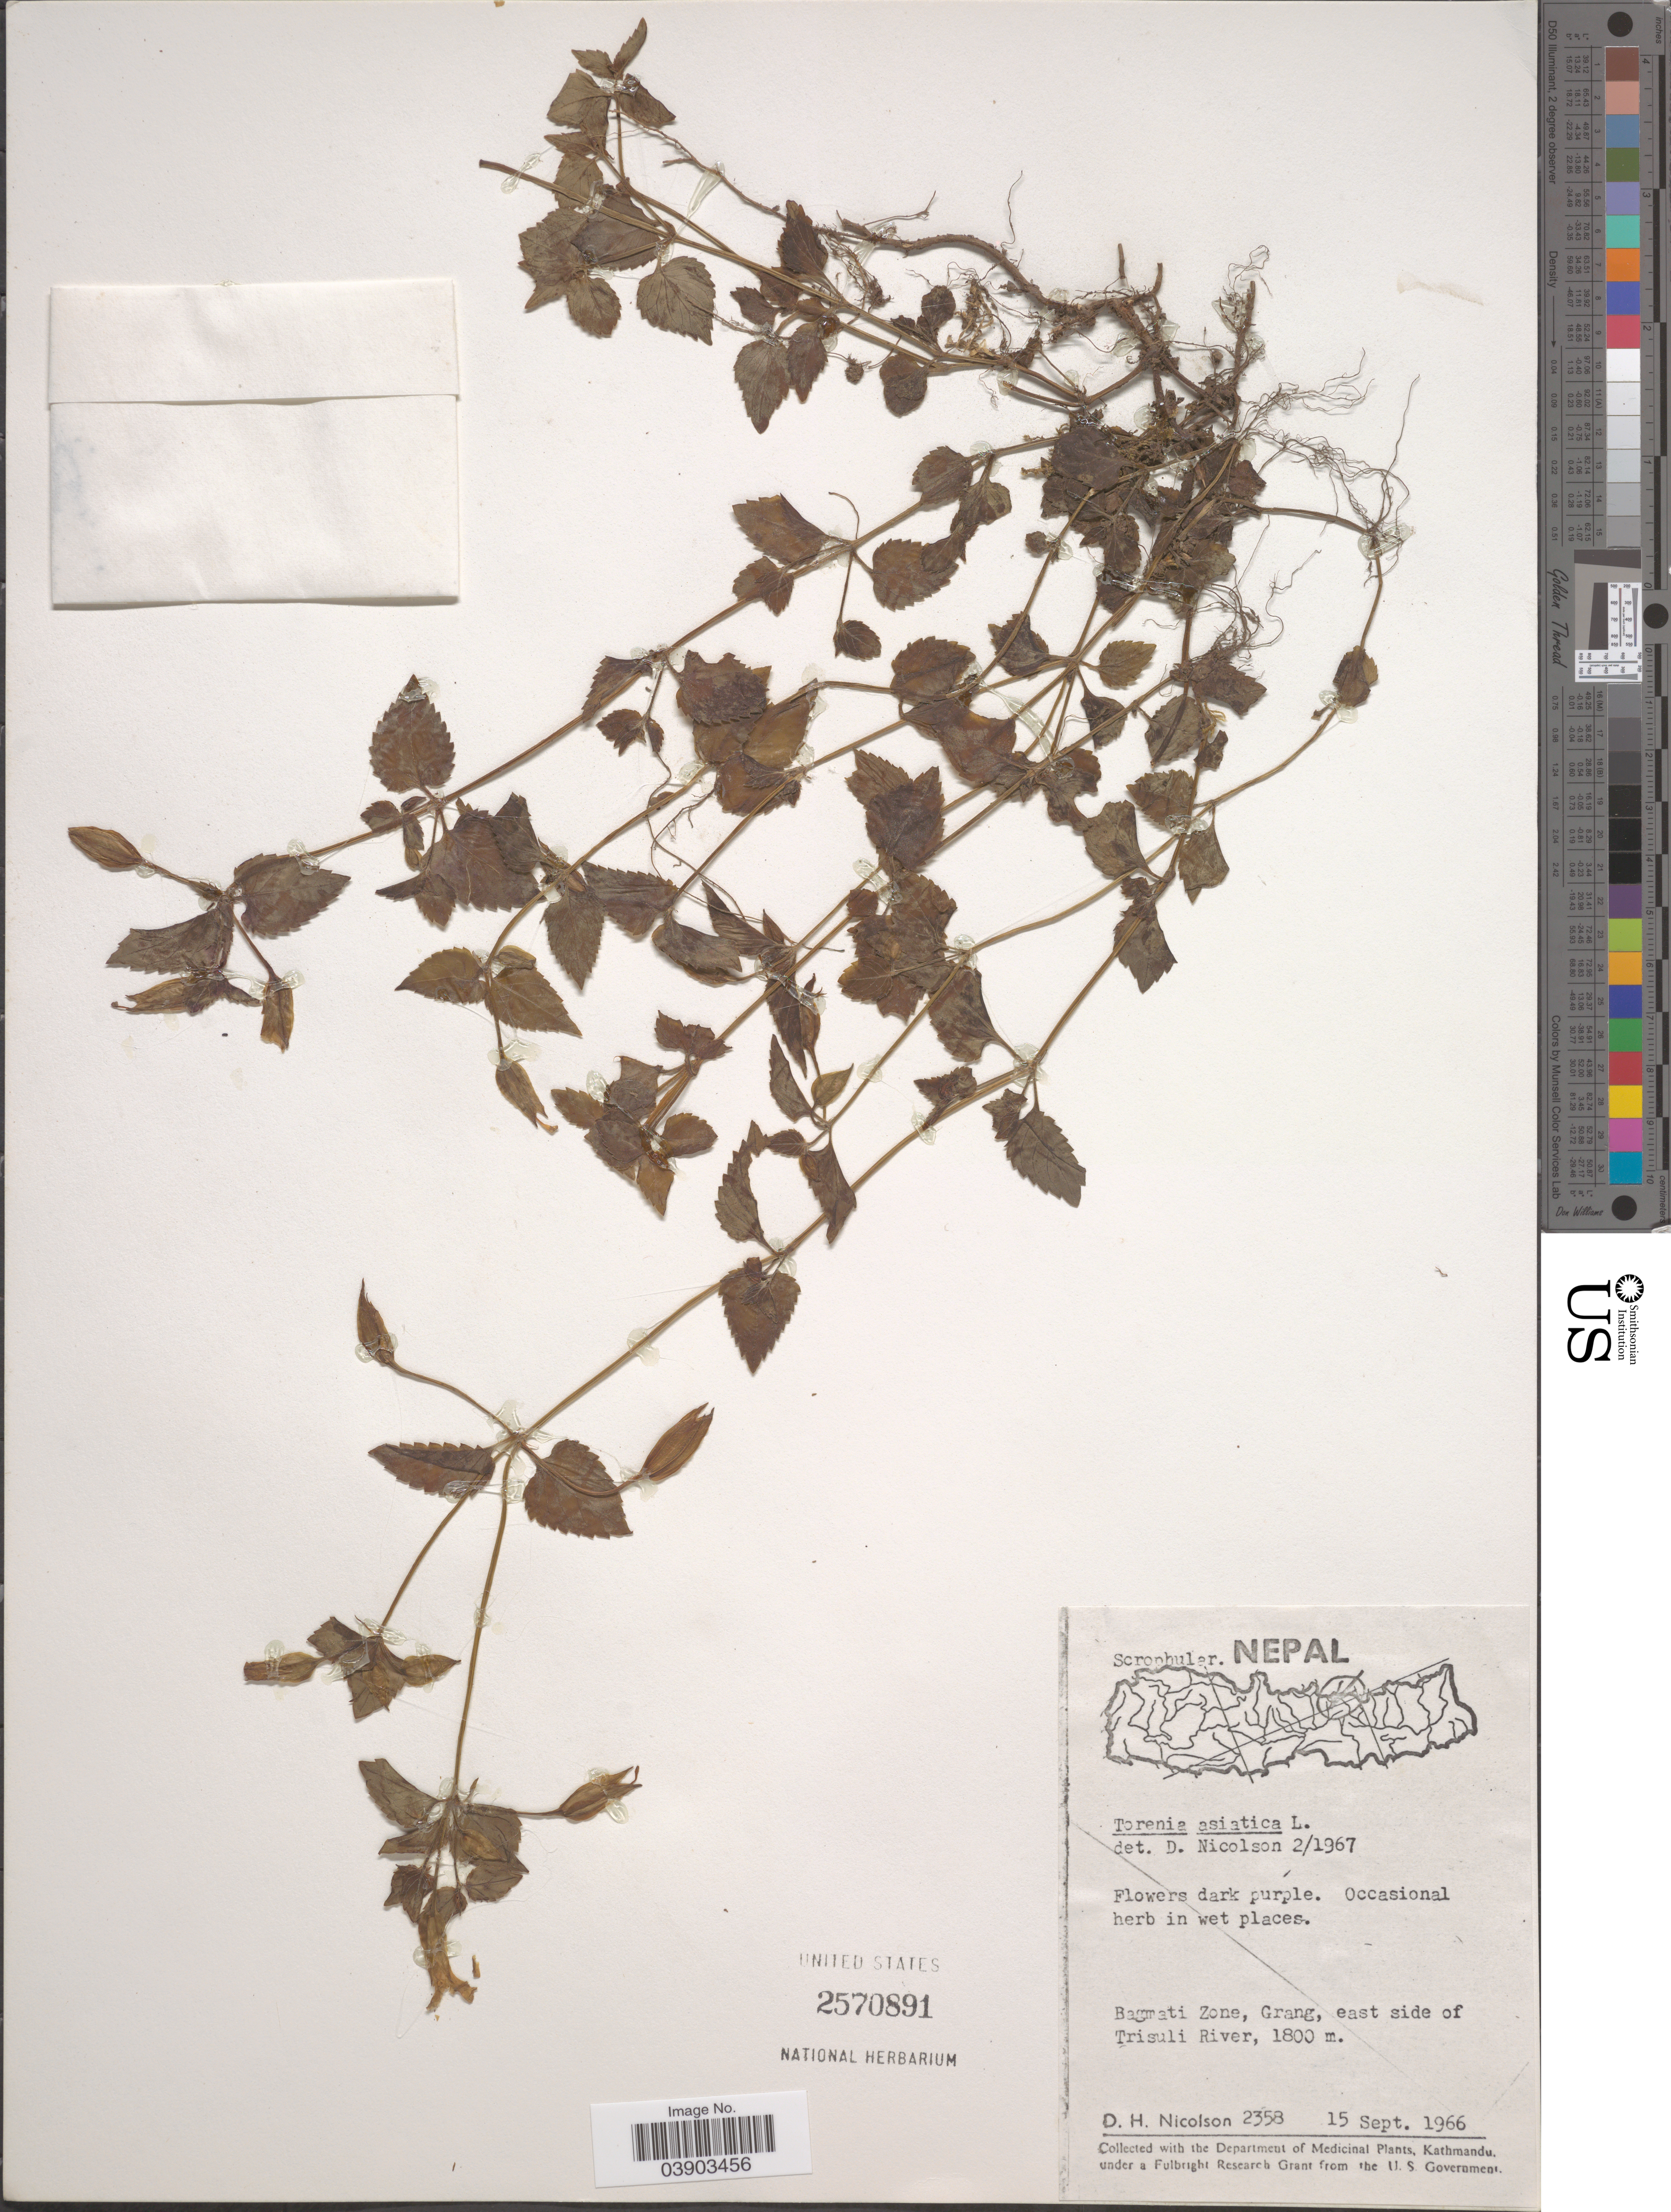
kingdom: Plantae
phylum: Tracheophyta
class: Magnoliopsida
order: Lamiales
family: Linderniaceae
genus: Torenia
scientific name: Torenia asiatica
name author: L.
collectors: D. H. Nicolson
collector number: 2358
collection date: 1966-09-15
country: Nepal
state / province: Bagmati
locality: Bagmati Zone, Grang, east side of Trisuli River.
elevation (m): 1800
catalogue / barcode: US 2570891